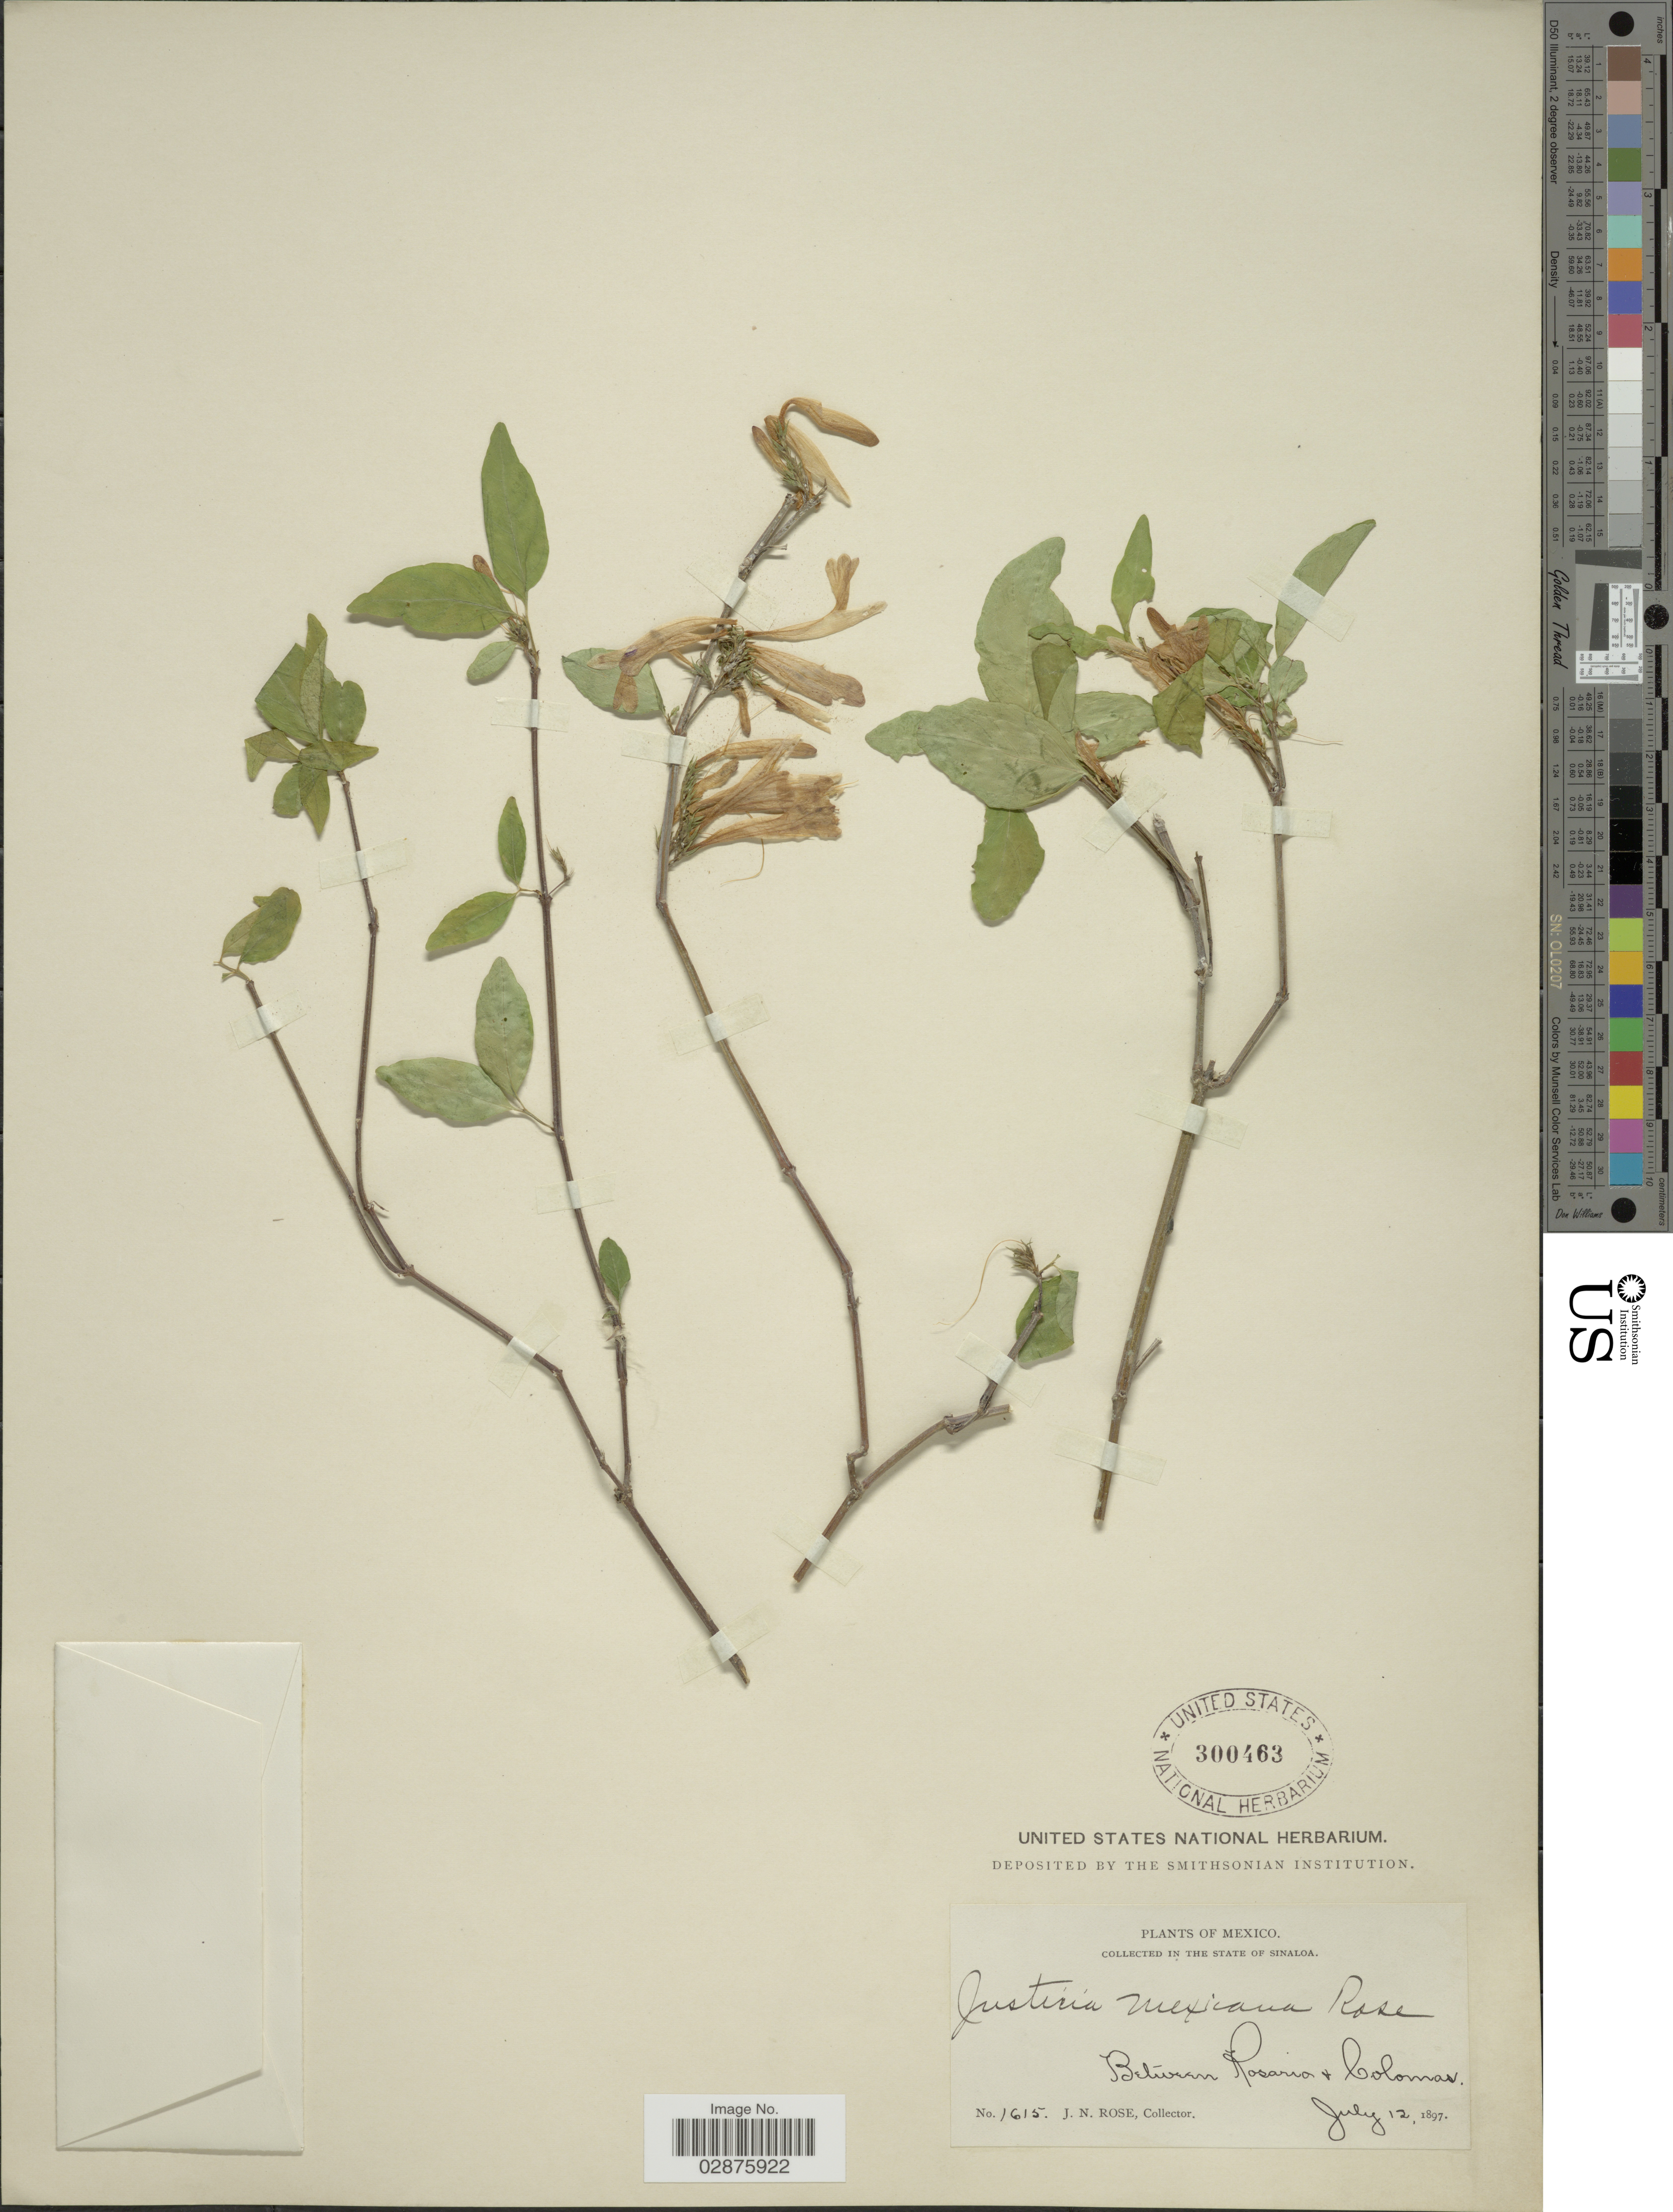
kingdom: Plantae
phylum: Tracheophyta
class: Magnoliopsida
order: Lamiales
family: Acanthaceae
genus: Justicia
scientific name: Justicia candicans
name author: (Nees) L.D. Benson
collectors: J. N. Rose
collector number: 1615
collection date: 1897-07-12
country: Mexico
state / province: Sinaloa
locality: Between Rosario & Colomas.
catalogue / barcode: US 300463